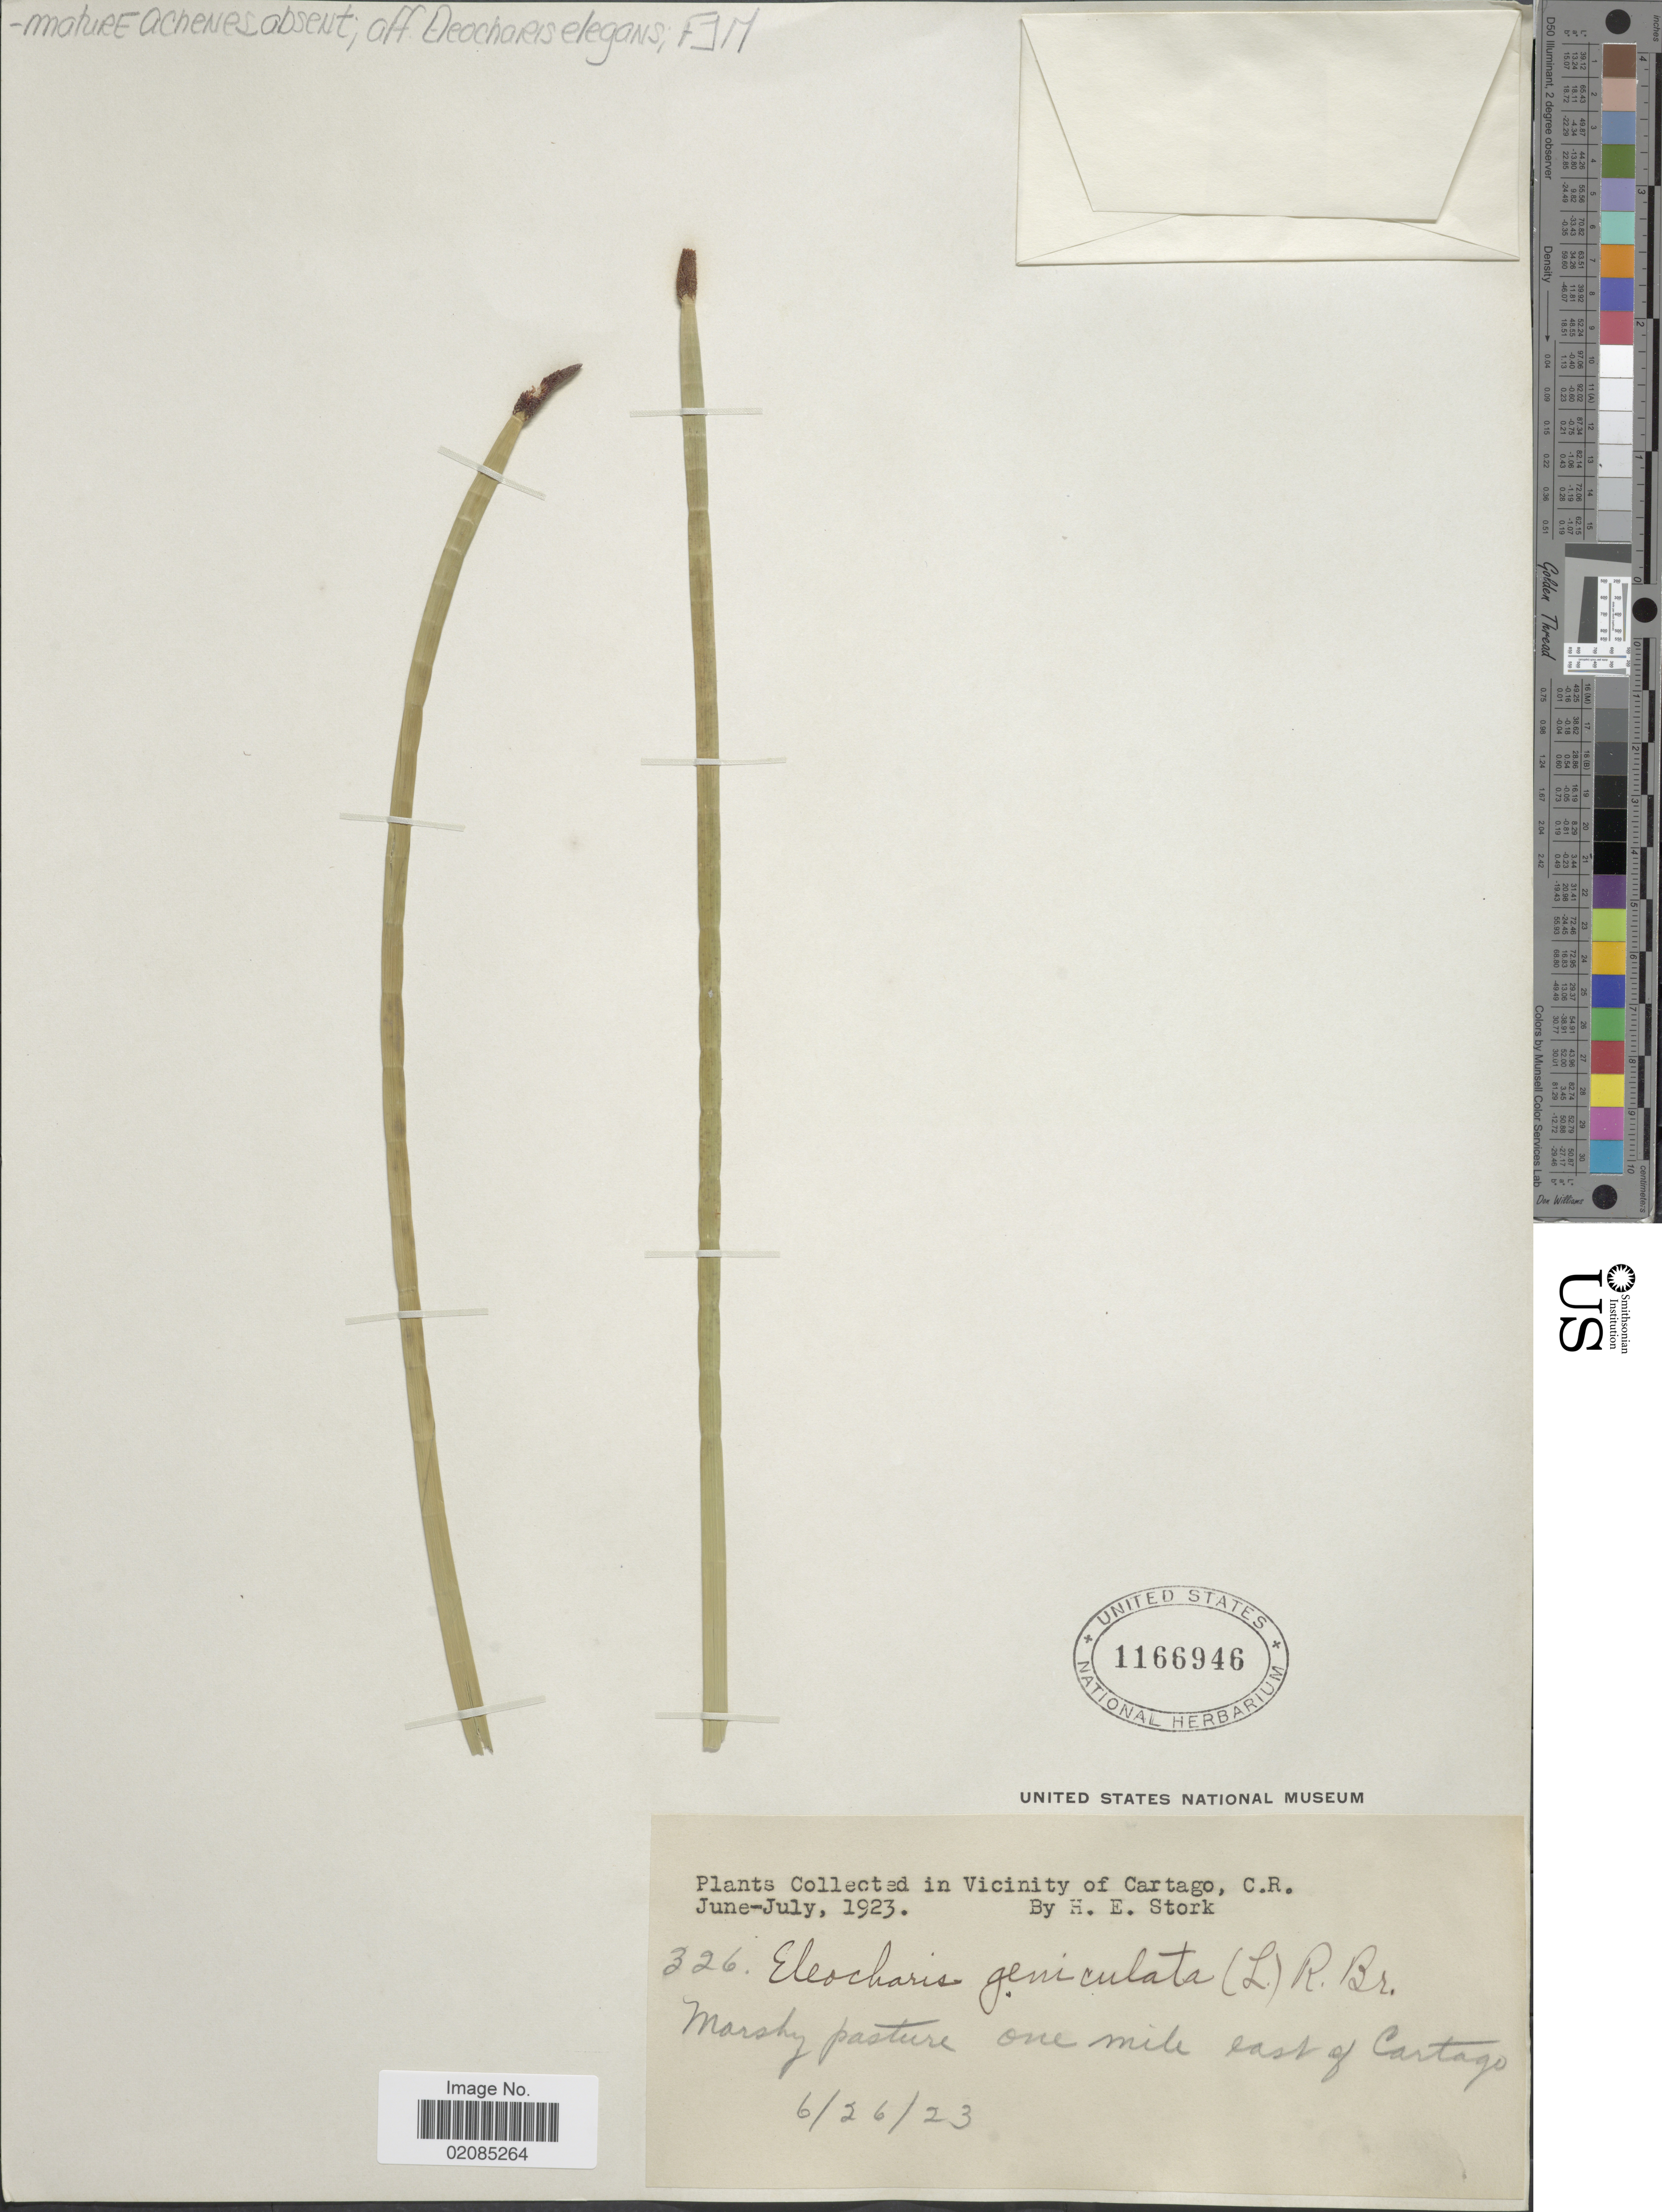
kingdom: Plantae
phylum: Tracheophyta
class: Liliopsida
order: Poales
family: Cyperaceae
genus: Eleocharis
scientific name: Eleocharis elegans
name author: (Kunth) Roem. & Schult.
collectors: H. E. Stork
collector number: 326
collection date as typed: Transcribed d/m/y: 26/6/23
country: Costa Rica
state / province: Cartago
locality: Vicinity of Cartago, C. R. Marshy pasture one mile east of Cartago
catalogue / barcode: US 1166946